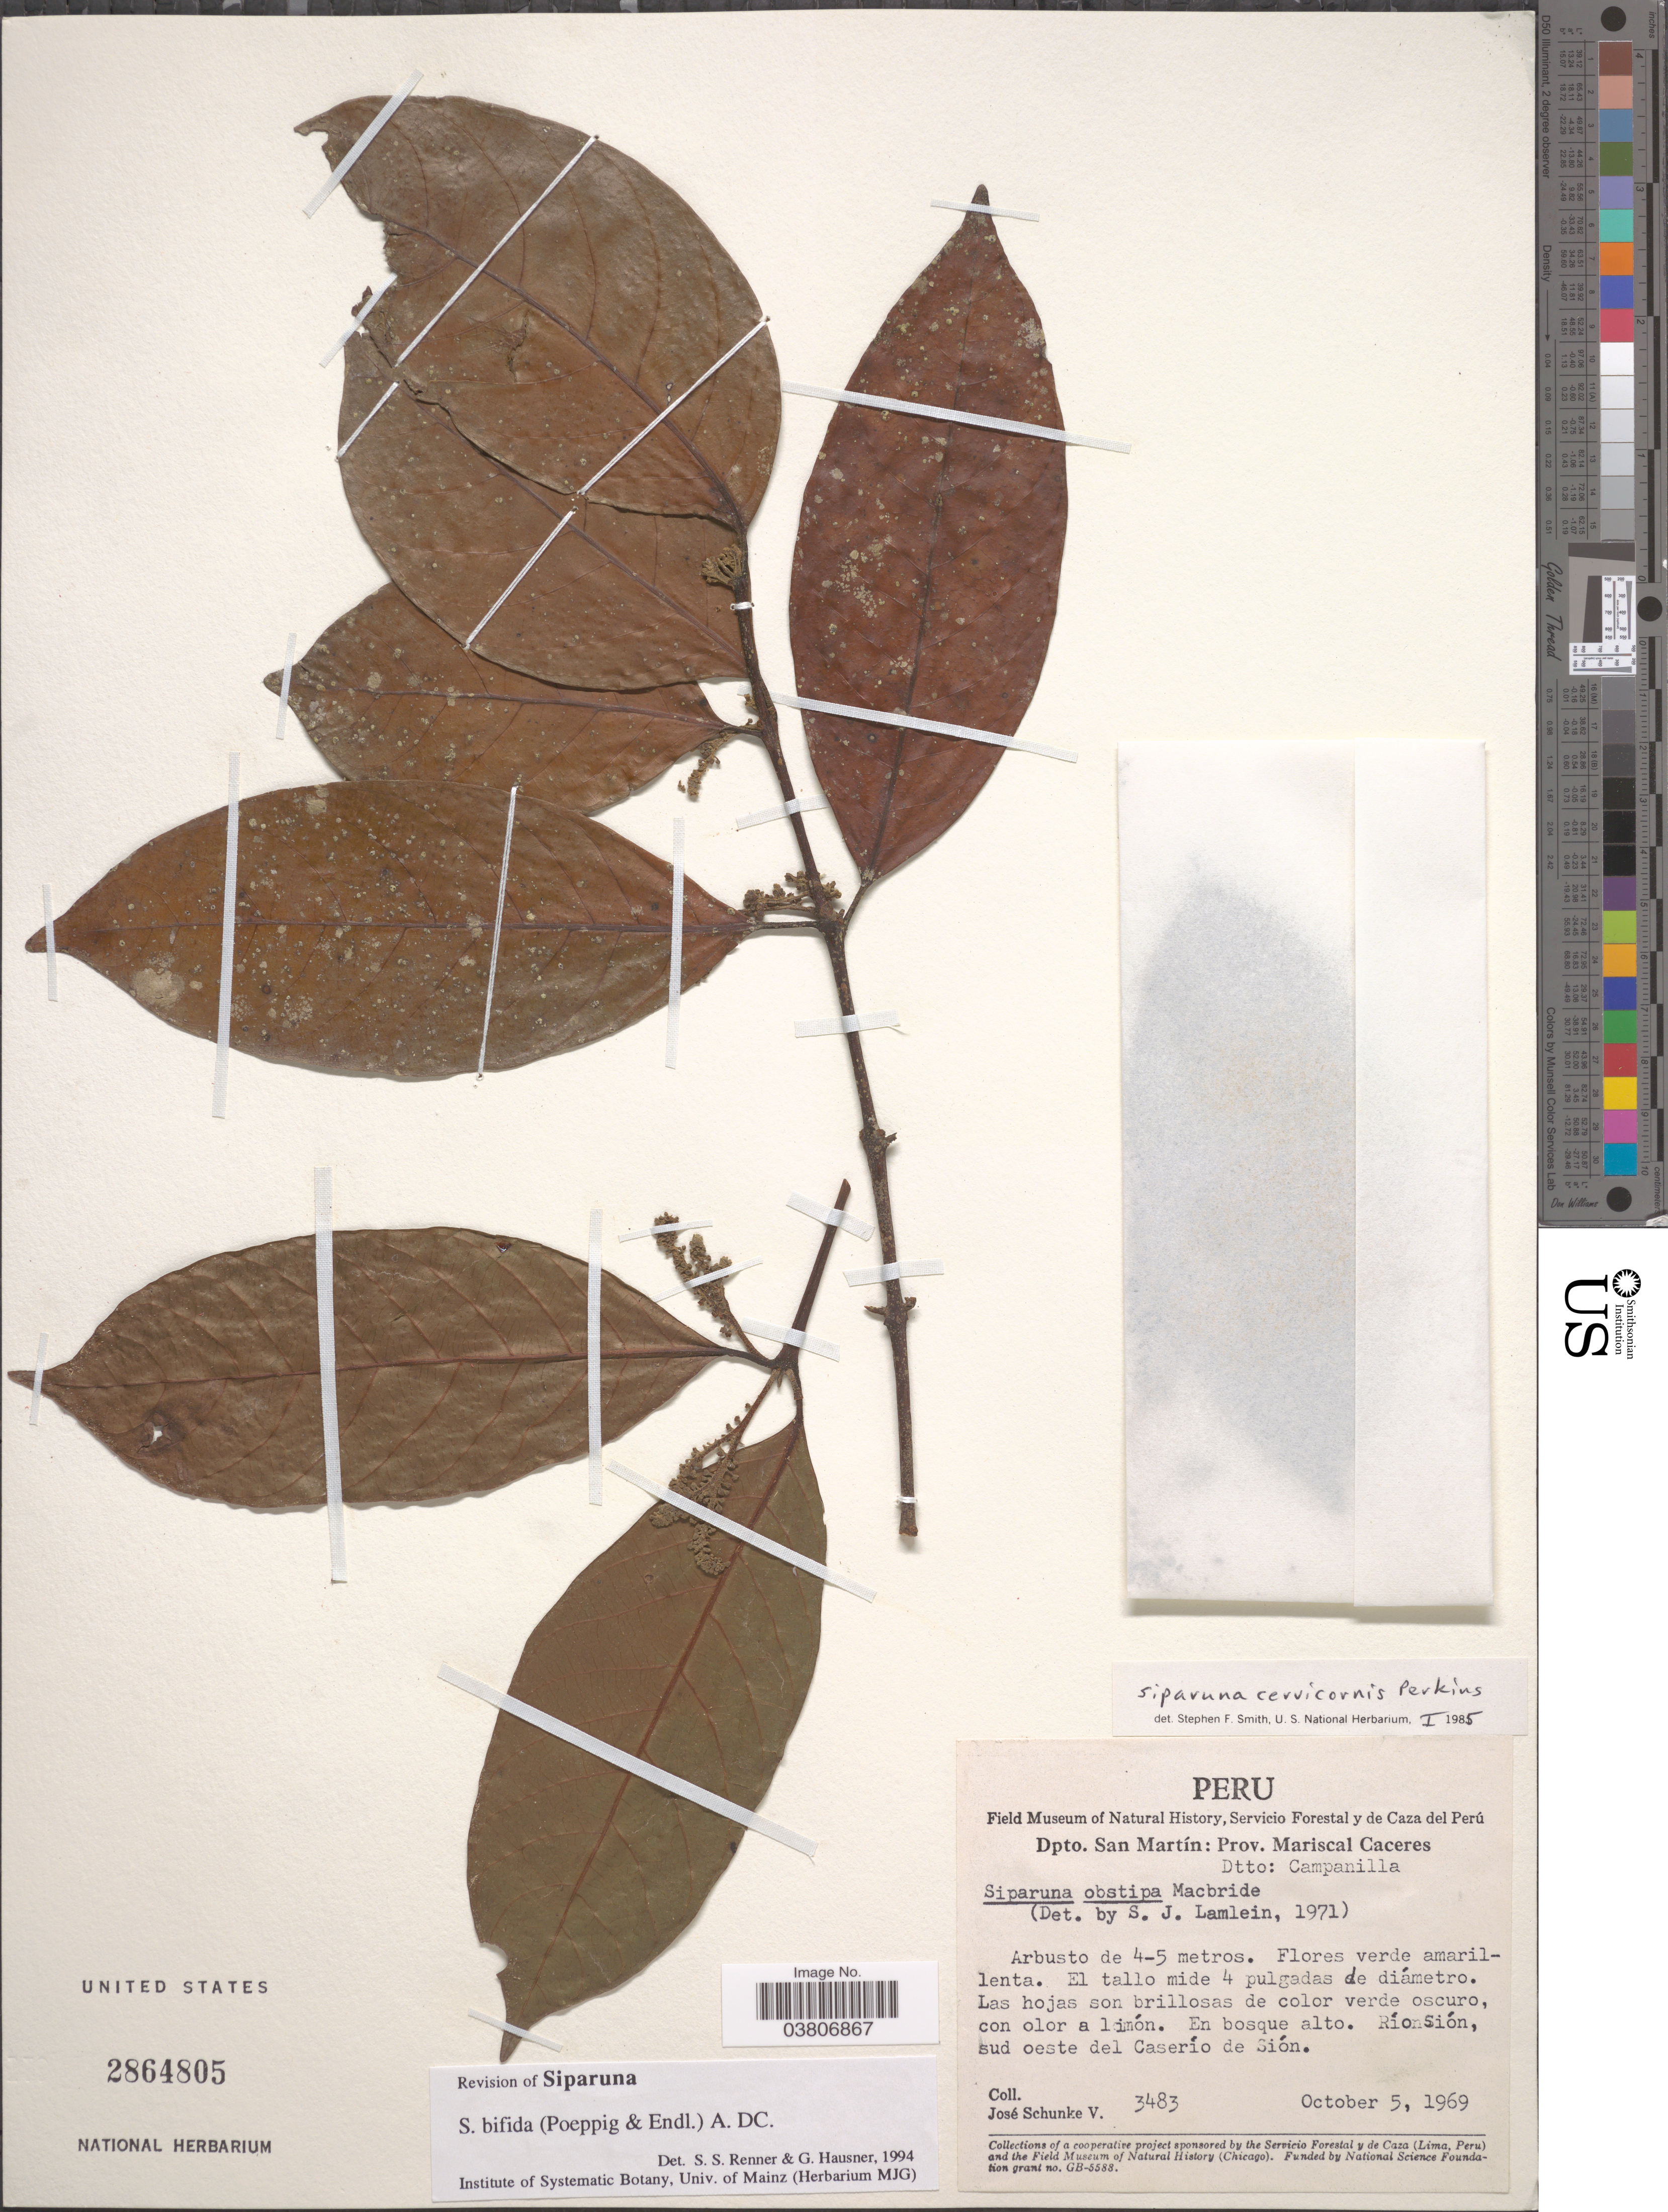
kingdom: Plantae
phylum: Tracheophyta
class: Magnoliopsida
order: Laurales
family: Siparunaceae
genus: Siparuna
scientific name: Siparuna bifida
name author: (Poepp. & Endl.) A. DC.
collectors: J. Schunke Vigo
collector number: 3483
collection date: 1969-10-05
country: Peru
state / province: San Martín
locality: Dpto. San Martín: Prov. Mariscal Caceres, Dtto: Campanilla. Río Sión, sud oeste del Caserío de Sión.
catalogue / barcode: US 2864805